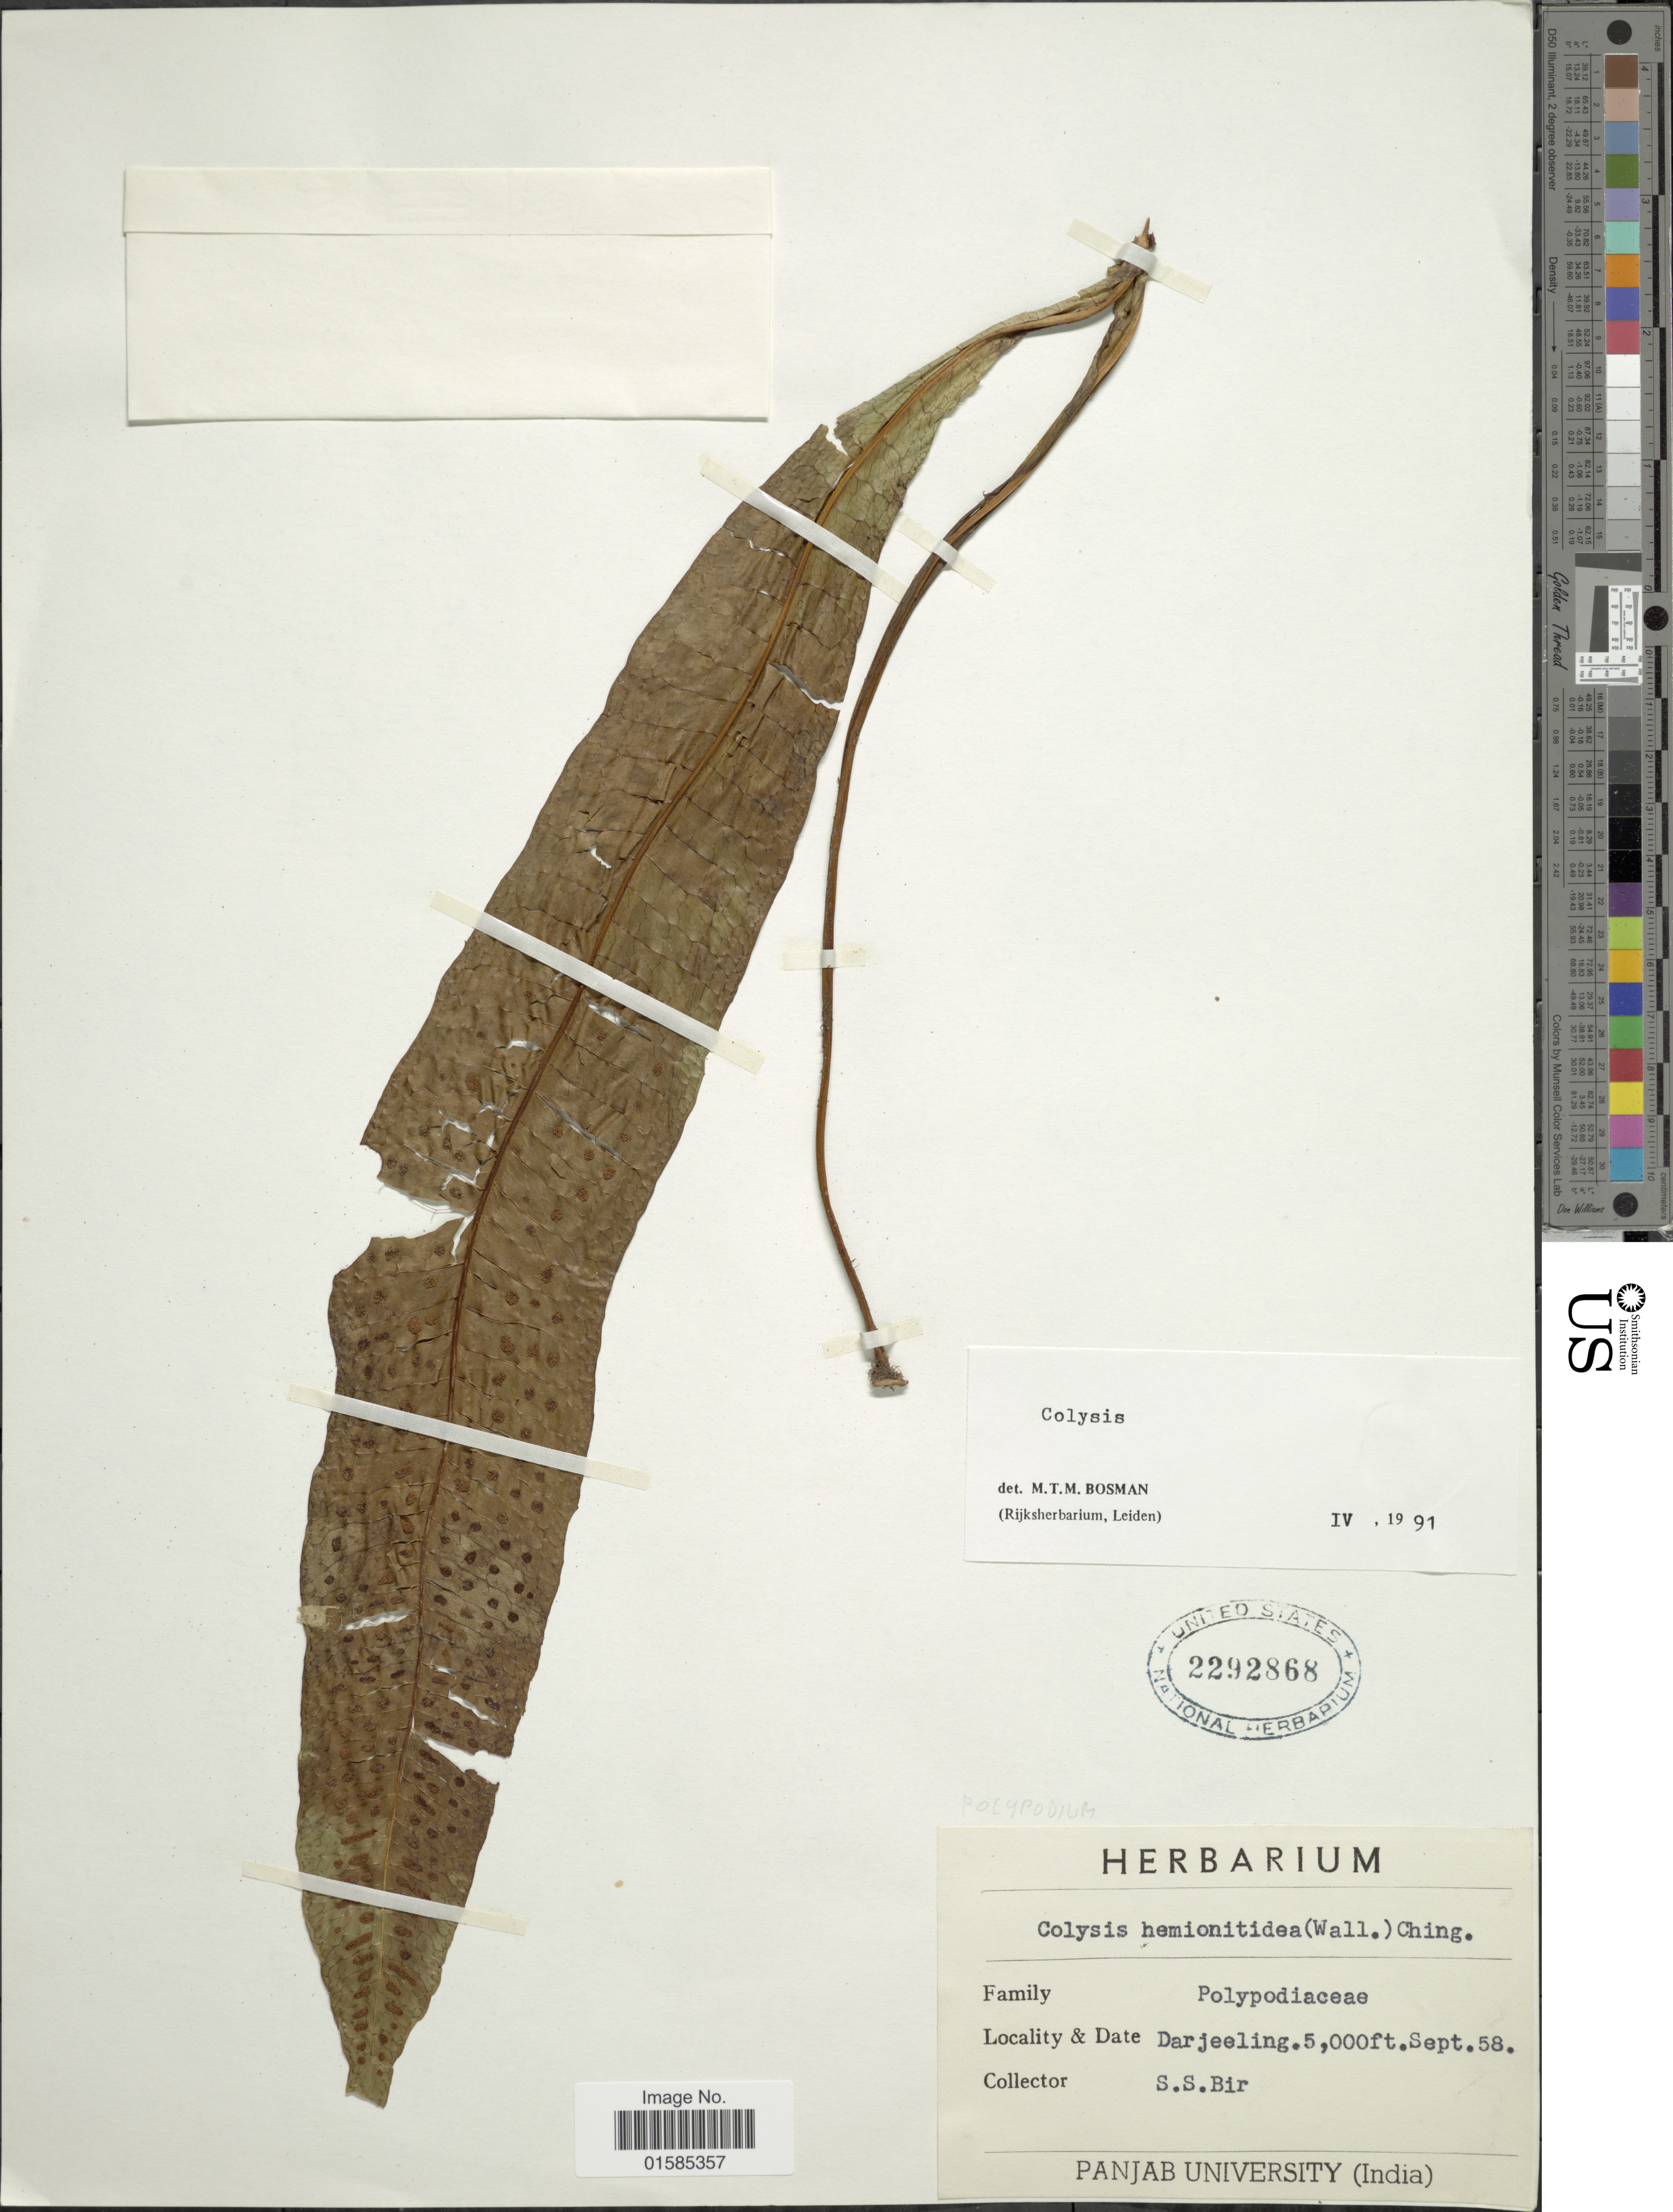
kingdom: Plantae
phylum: Tracheophyta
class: Polypodiopsida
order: Polypodiales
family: Polypodiaceae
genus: Leptochilus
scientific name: Leptochilus hemionitideus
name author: (C. Presl) Noot.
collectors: S. S. Bir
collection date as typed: Transcribed d/m/y: /8/58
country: India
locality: Darjeeling, Panajab university (India)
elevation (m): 1524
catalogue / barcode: US 2292868